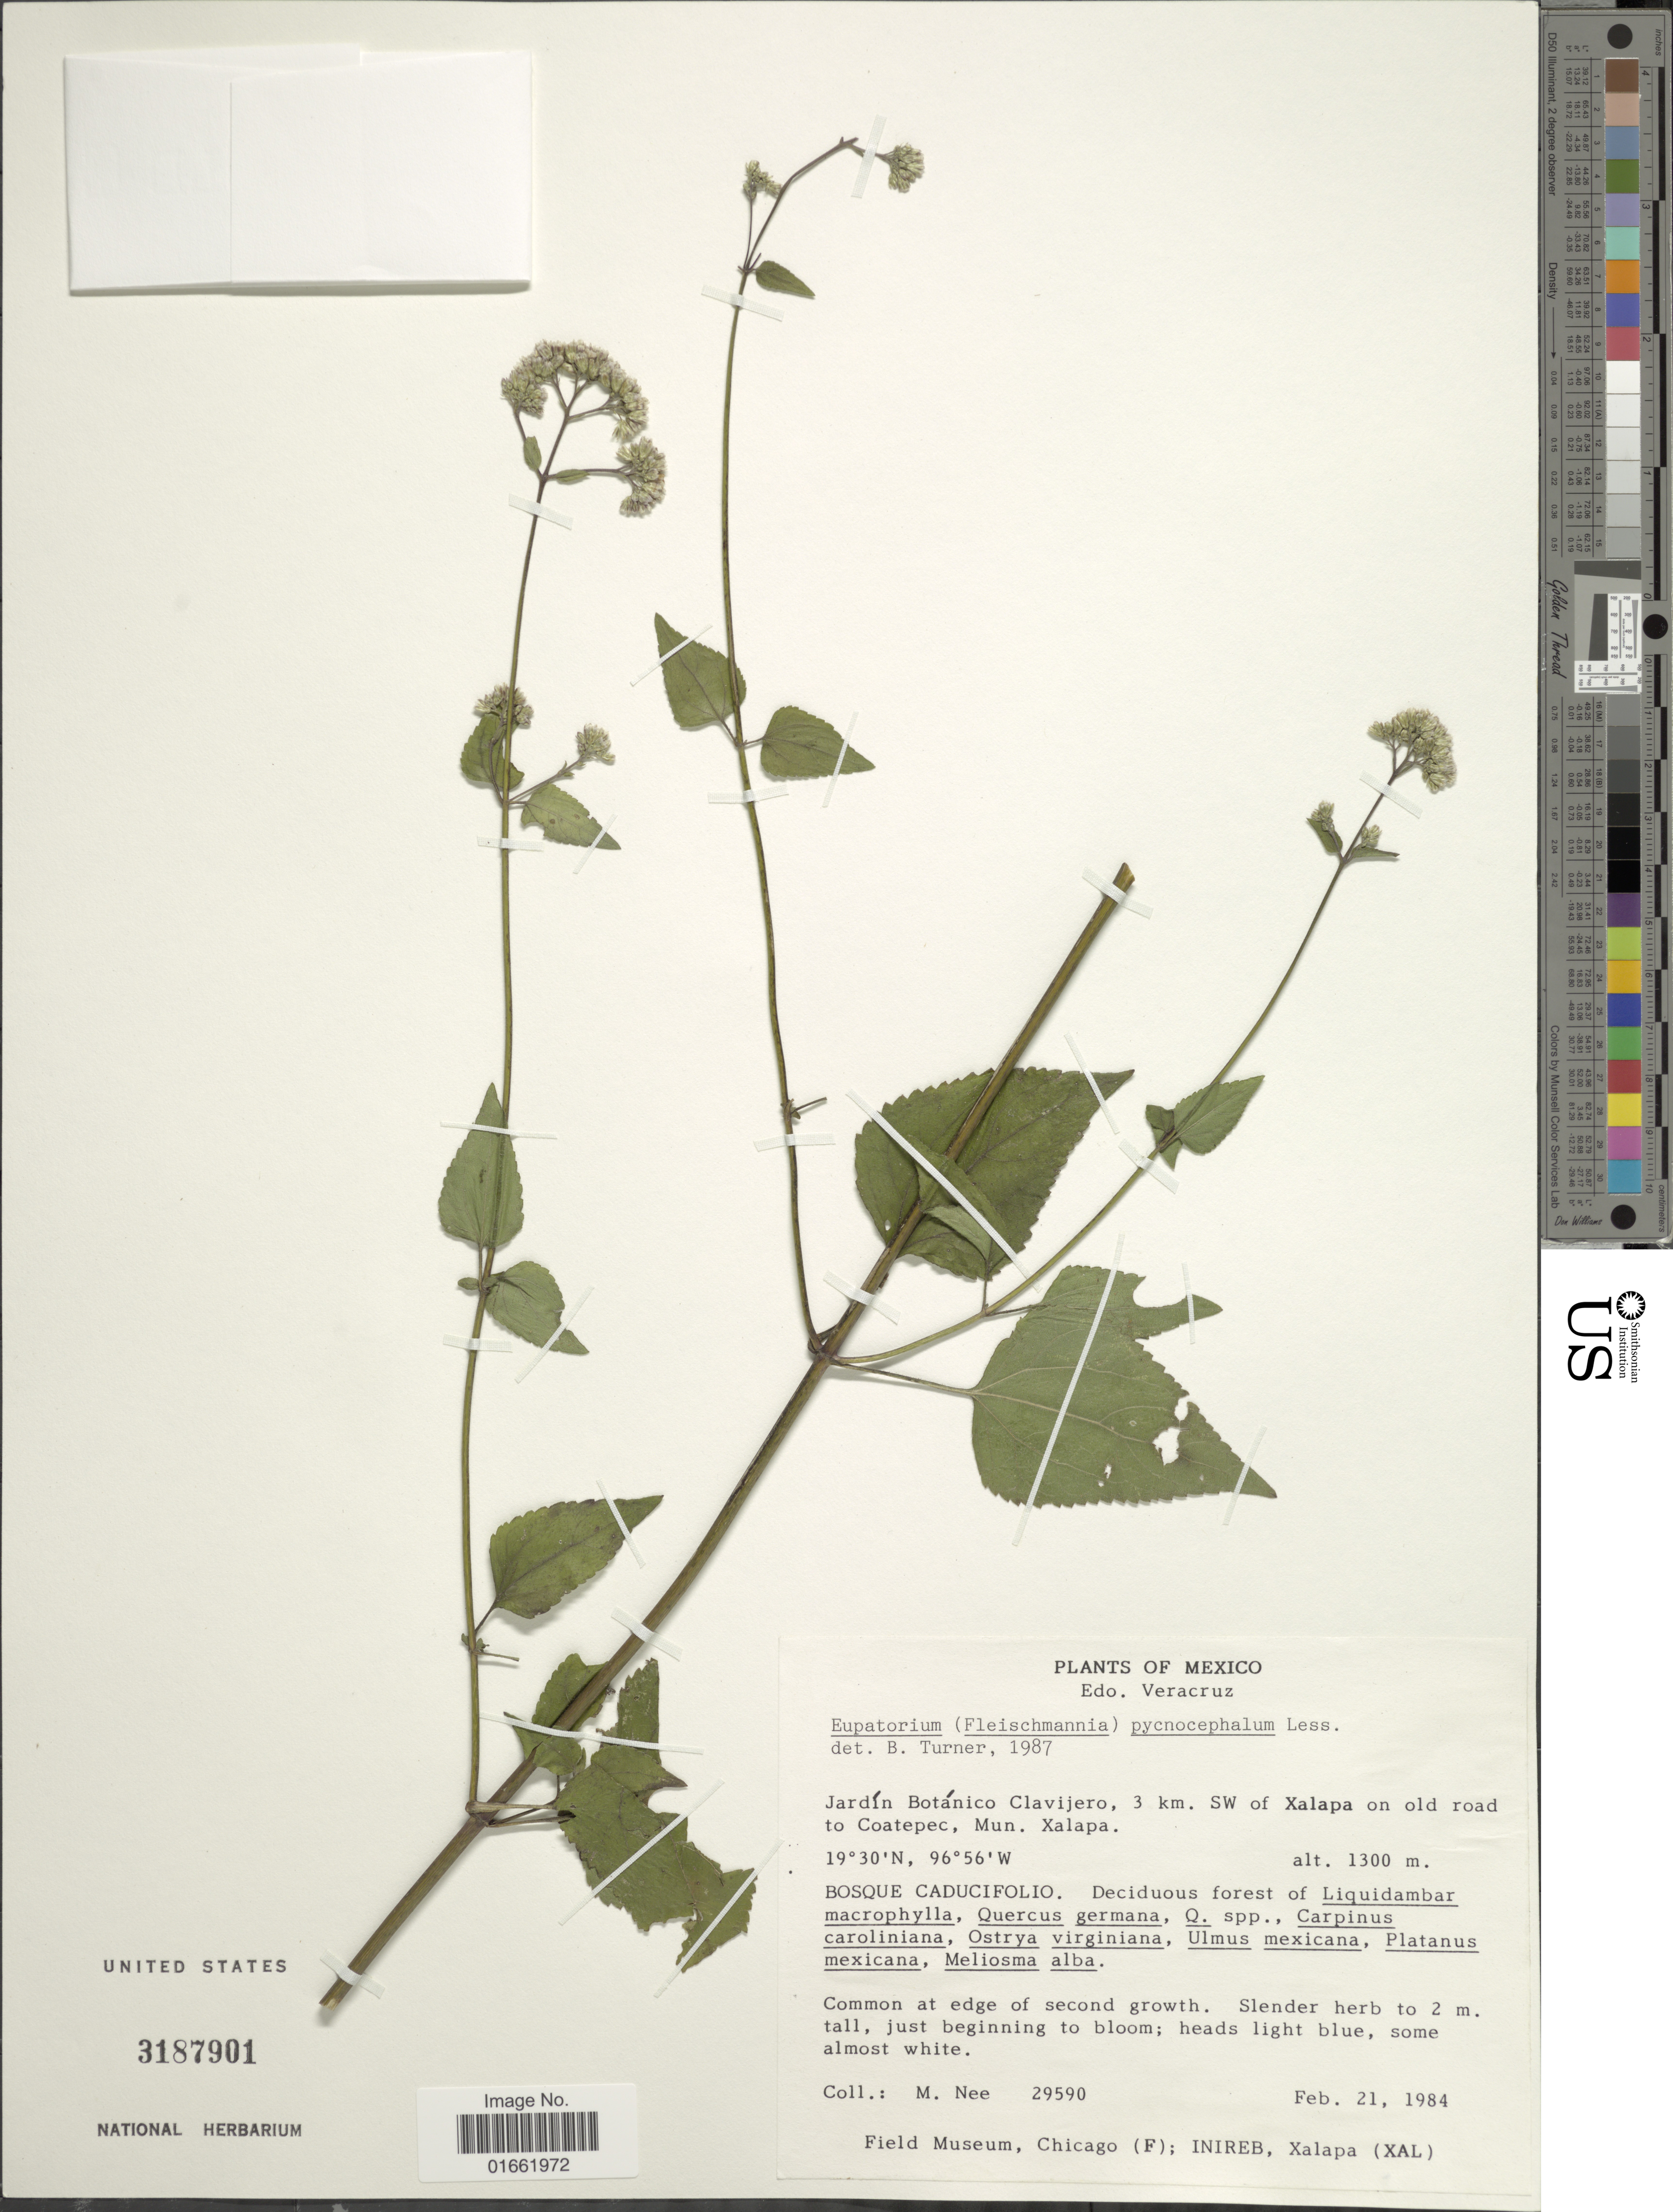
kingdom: Plantae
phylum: Tracheophyta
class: Magnoliopsida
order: Asterales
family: Asteraceae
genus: Fleischmannia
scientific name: Fleischmannia pycnocephala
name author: (Less.) R.M. King & H. Rob.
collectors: M. Nee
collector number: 29590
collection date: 1948-02-21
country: Mexico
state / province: Veracruz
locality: Edo. Veracruz. Jardín Botánico Clavijero, 3 km. SW of Xalapa on old road to Coatepec, Mun. Xalapa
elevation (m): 1300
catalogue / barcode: US 3187901